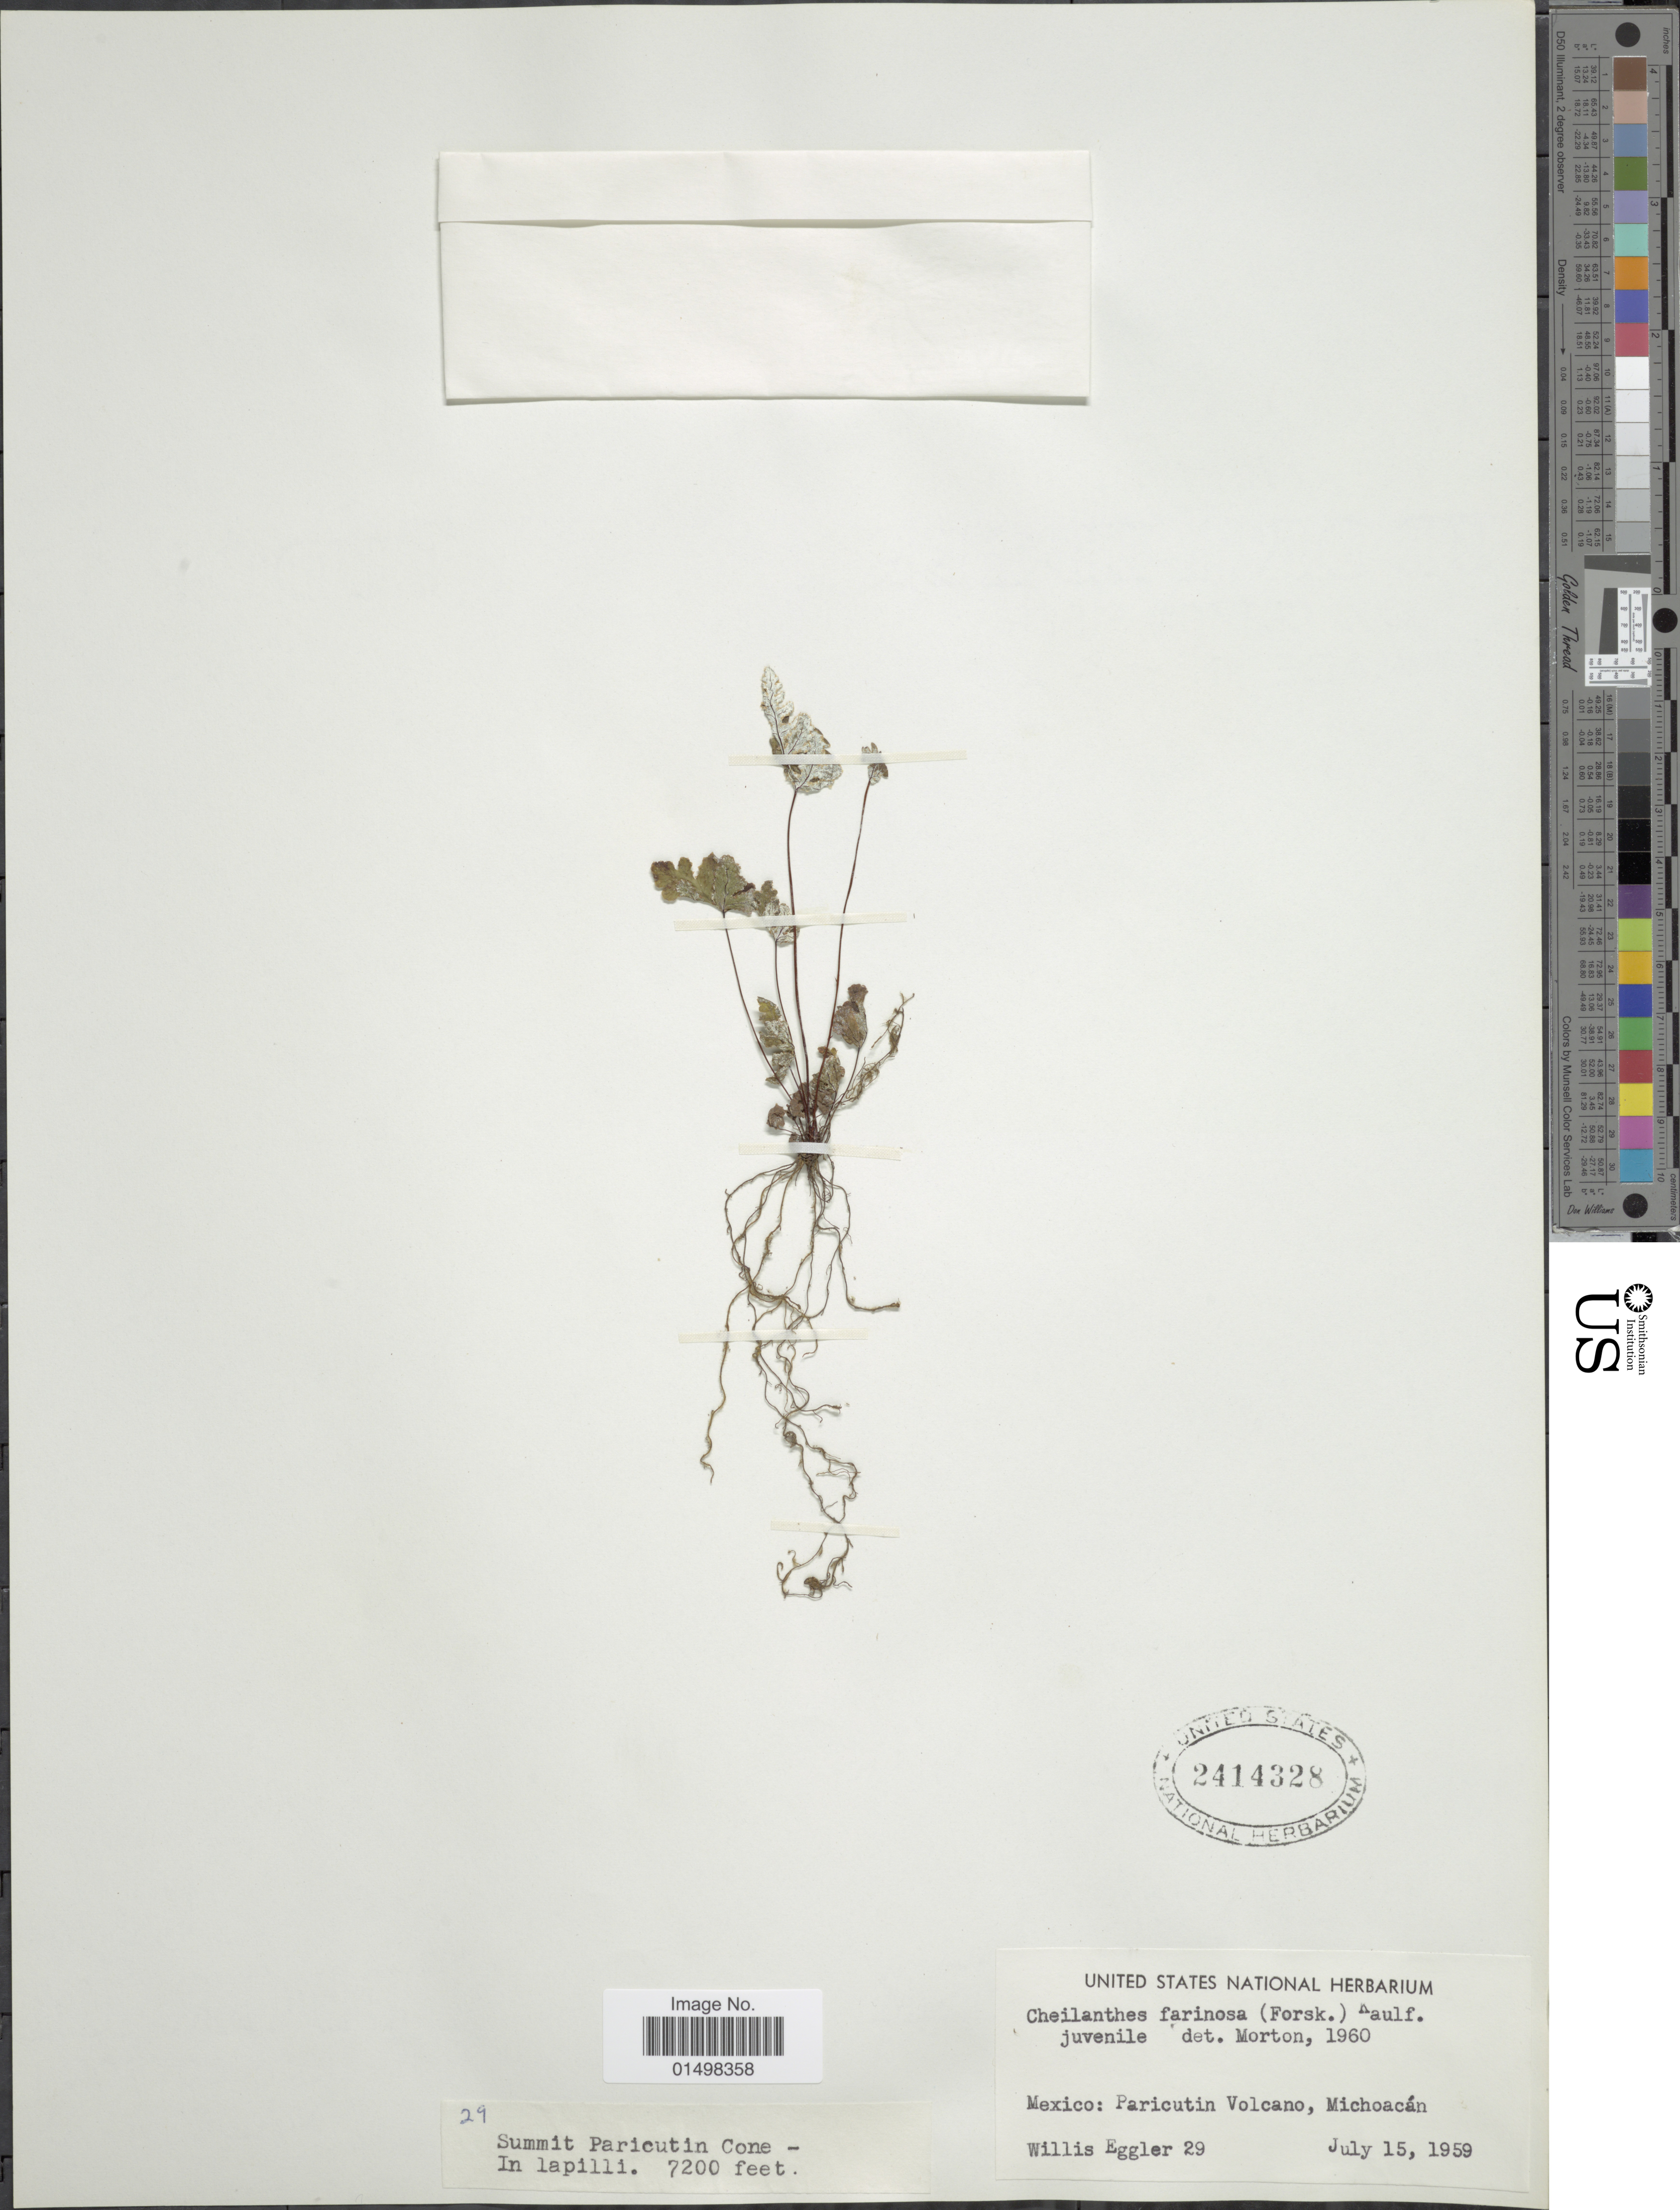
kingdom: Plantae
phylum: Tracheophyta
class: Polypodiopsida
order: Polypodiales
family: Pteridaceae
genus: Aleuritopteris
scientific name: Aleuritopteris farinosa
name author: (Forssk.) Fée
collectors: W. A. Eggler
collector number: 29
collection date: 1959-07-15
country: Mexico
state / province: Michoacán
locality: Paricutin Volcano, Michoacan.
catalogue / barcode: US 2414328